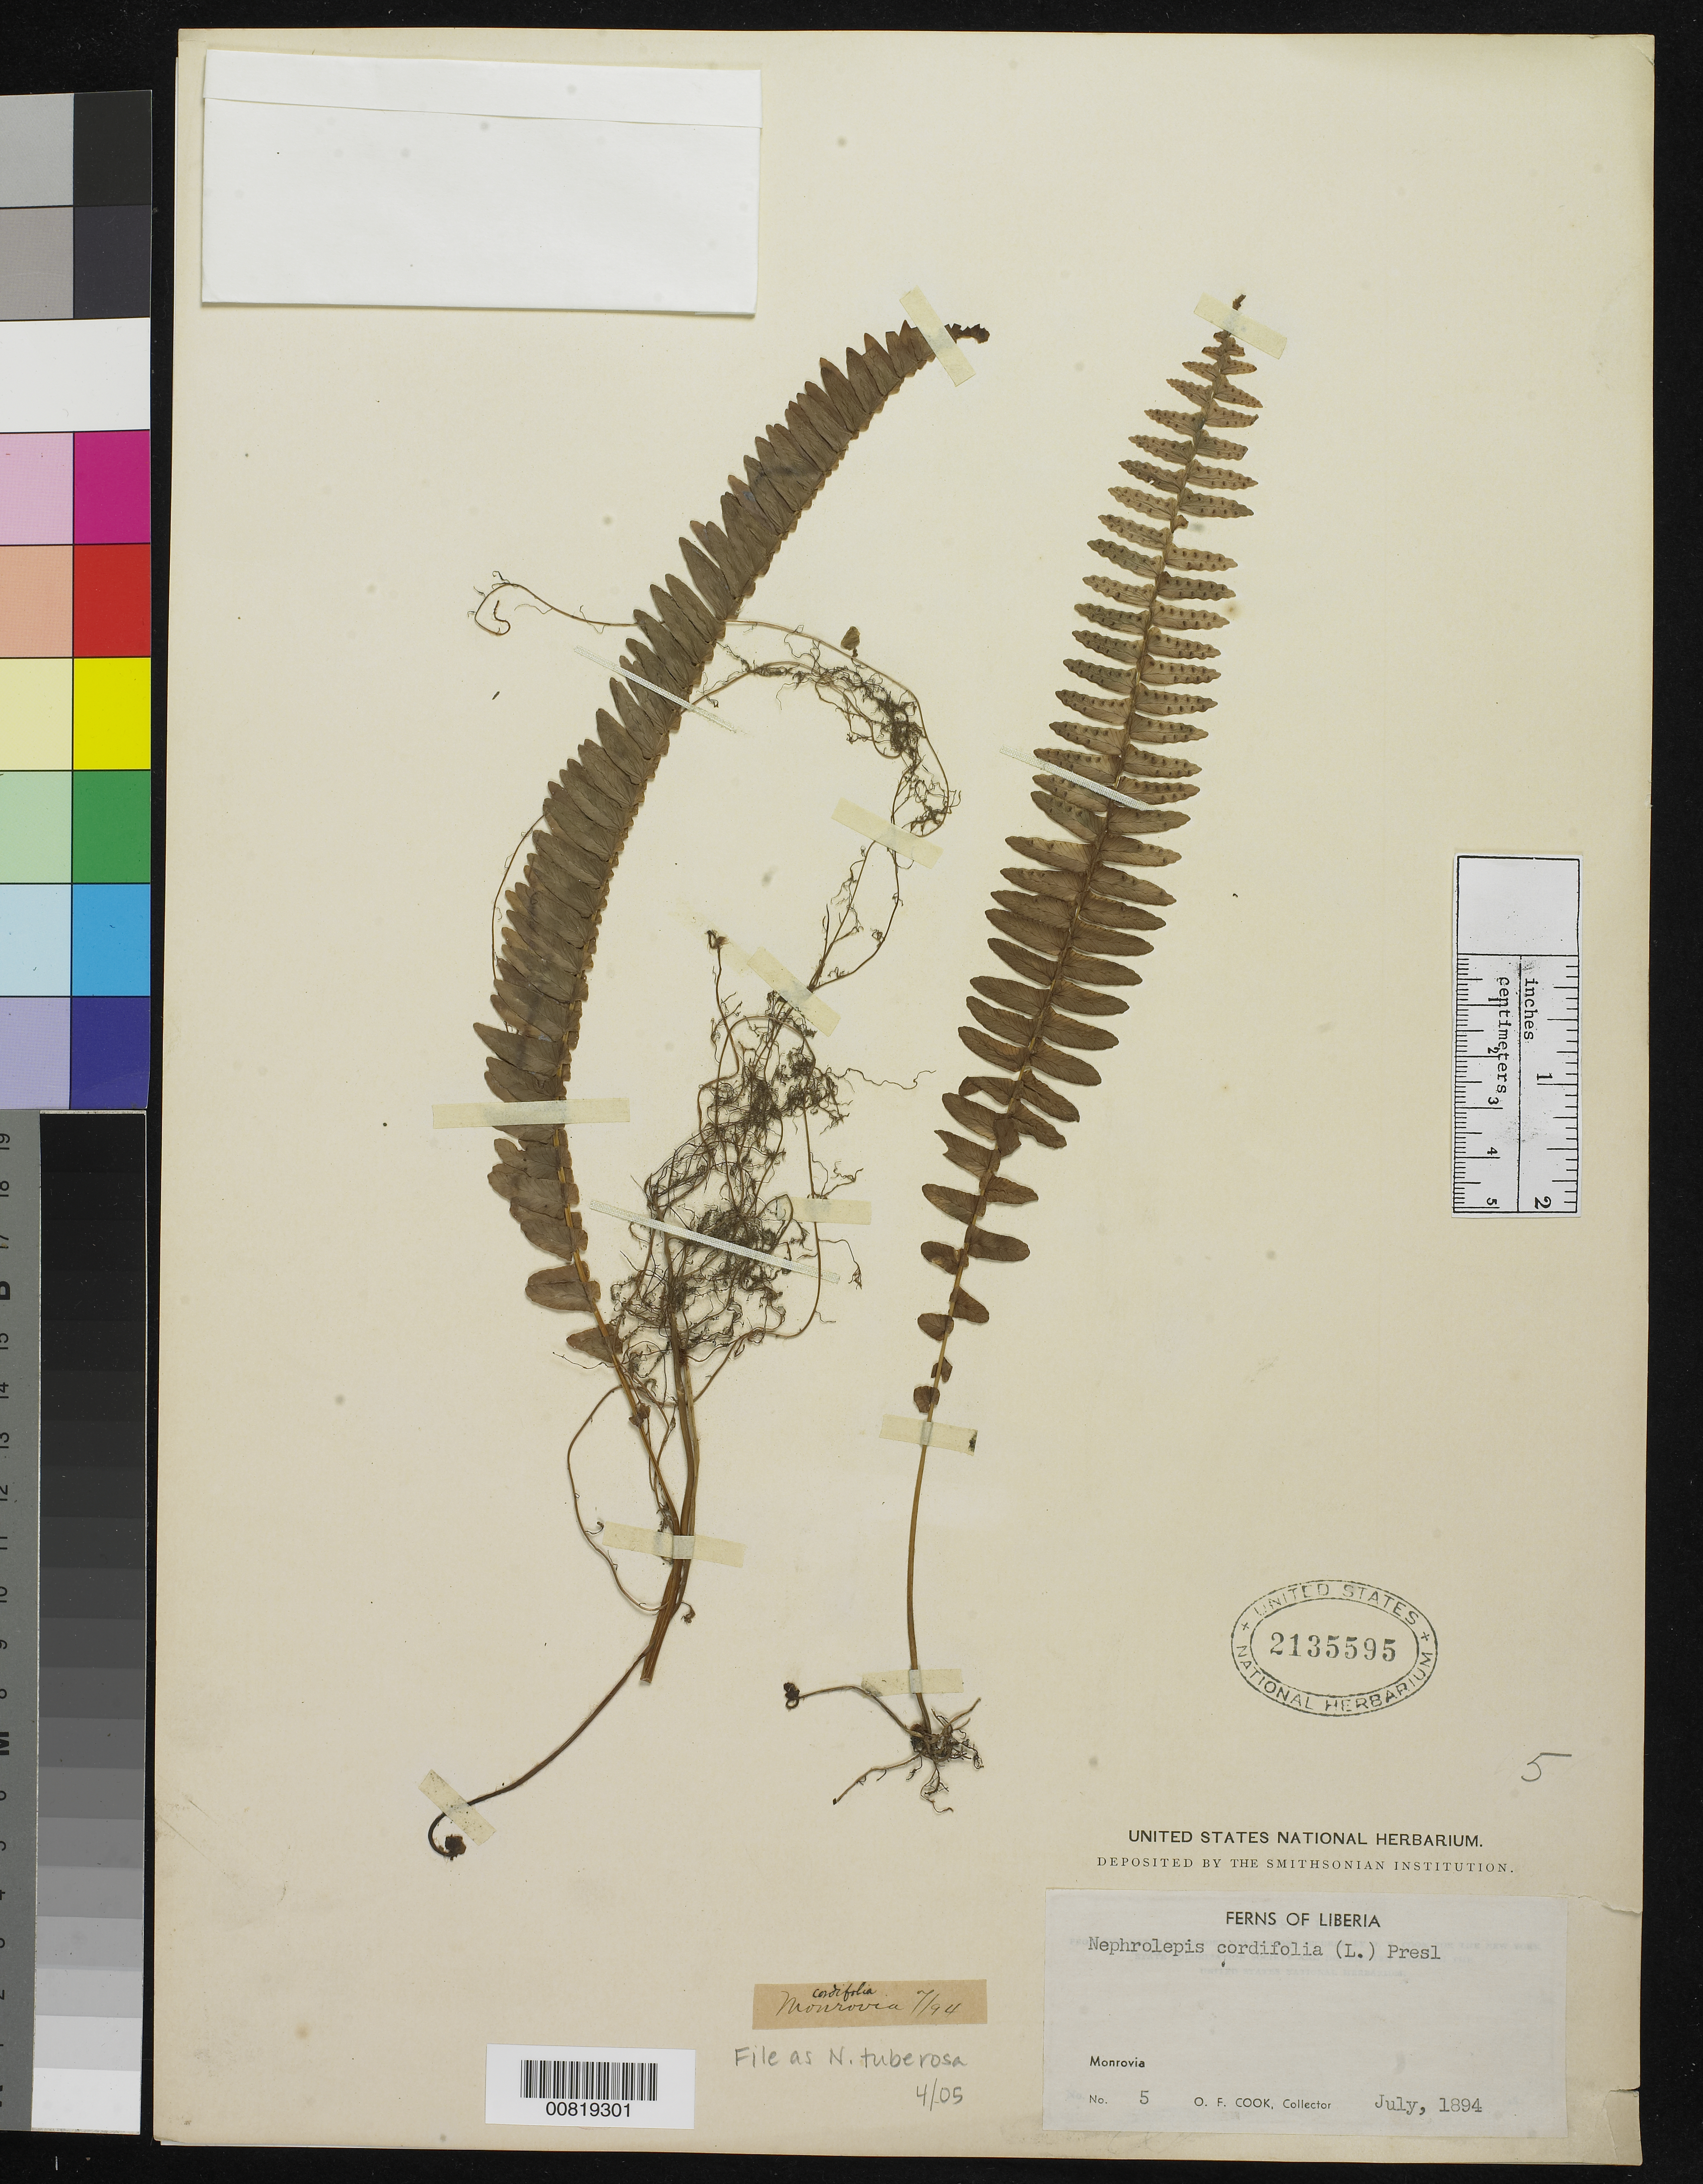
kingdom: Plantae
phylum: Tracheophyta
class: Polypodiopsida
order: Polypodiales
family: Nephrolepidaceae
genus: Nephrolepis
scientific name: Nephrolepis tuberosa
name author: (Willd.) C. Presl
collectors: O. F. Cook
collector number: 5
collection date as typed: Jul 1894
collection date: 1894-07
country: Liberia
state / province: Montserrado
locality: Monrovia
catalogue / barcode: US 2135595